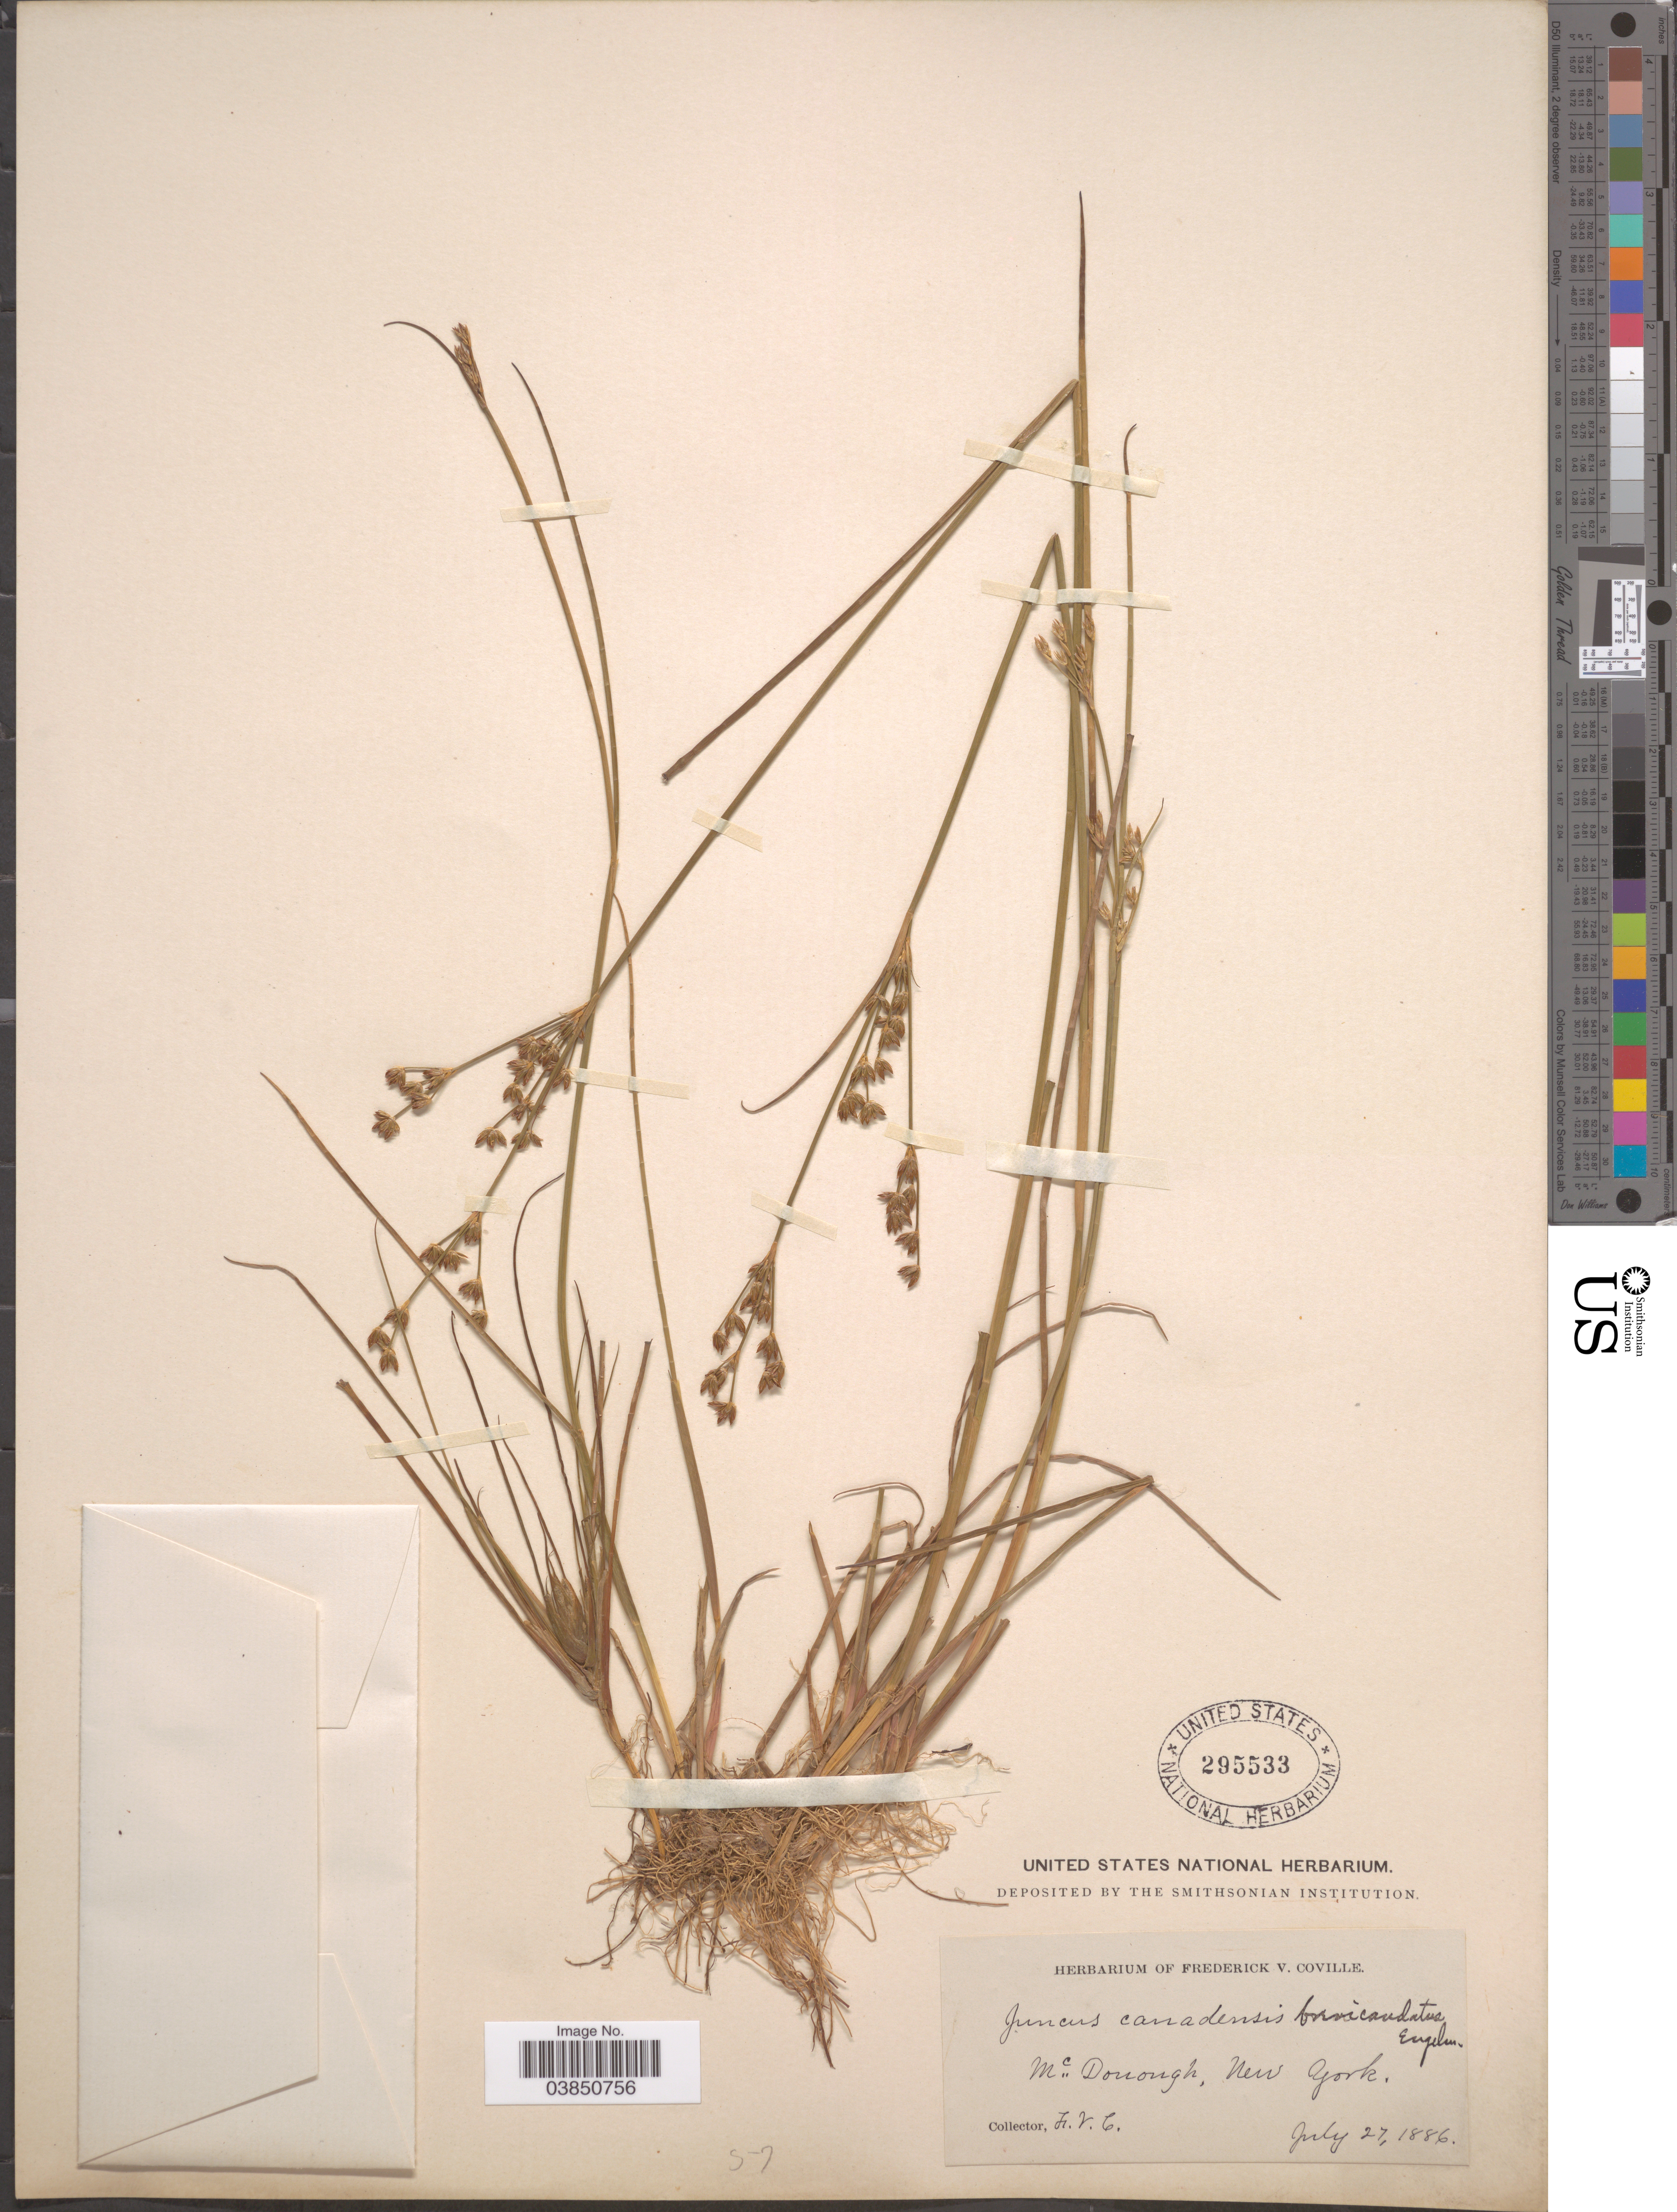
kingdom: Plantae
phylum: Tracheophyta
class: Liliopsida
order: Poales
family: Juncaceae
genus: Juncus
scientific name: Juncus brevicaudatus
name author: (Engelm.) Fernald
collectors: F. V. Coville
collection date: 1886-07-27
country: United States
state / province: New York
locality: McDonough.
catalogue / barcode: US 295533